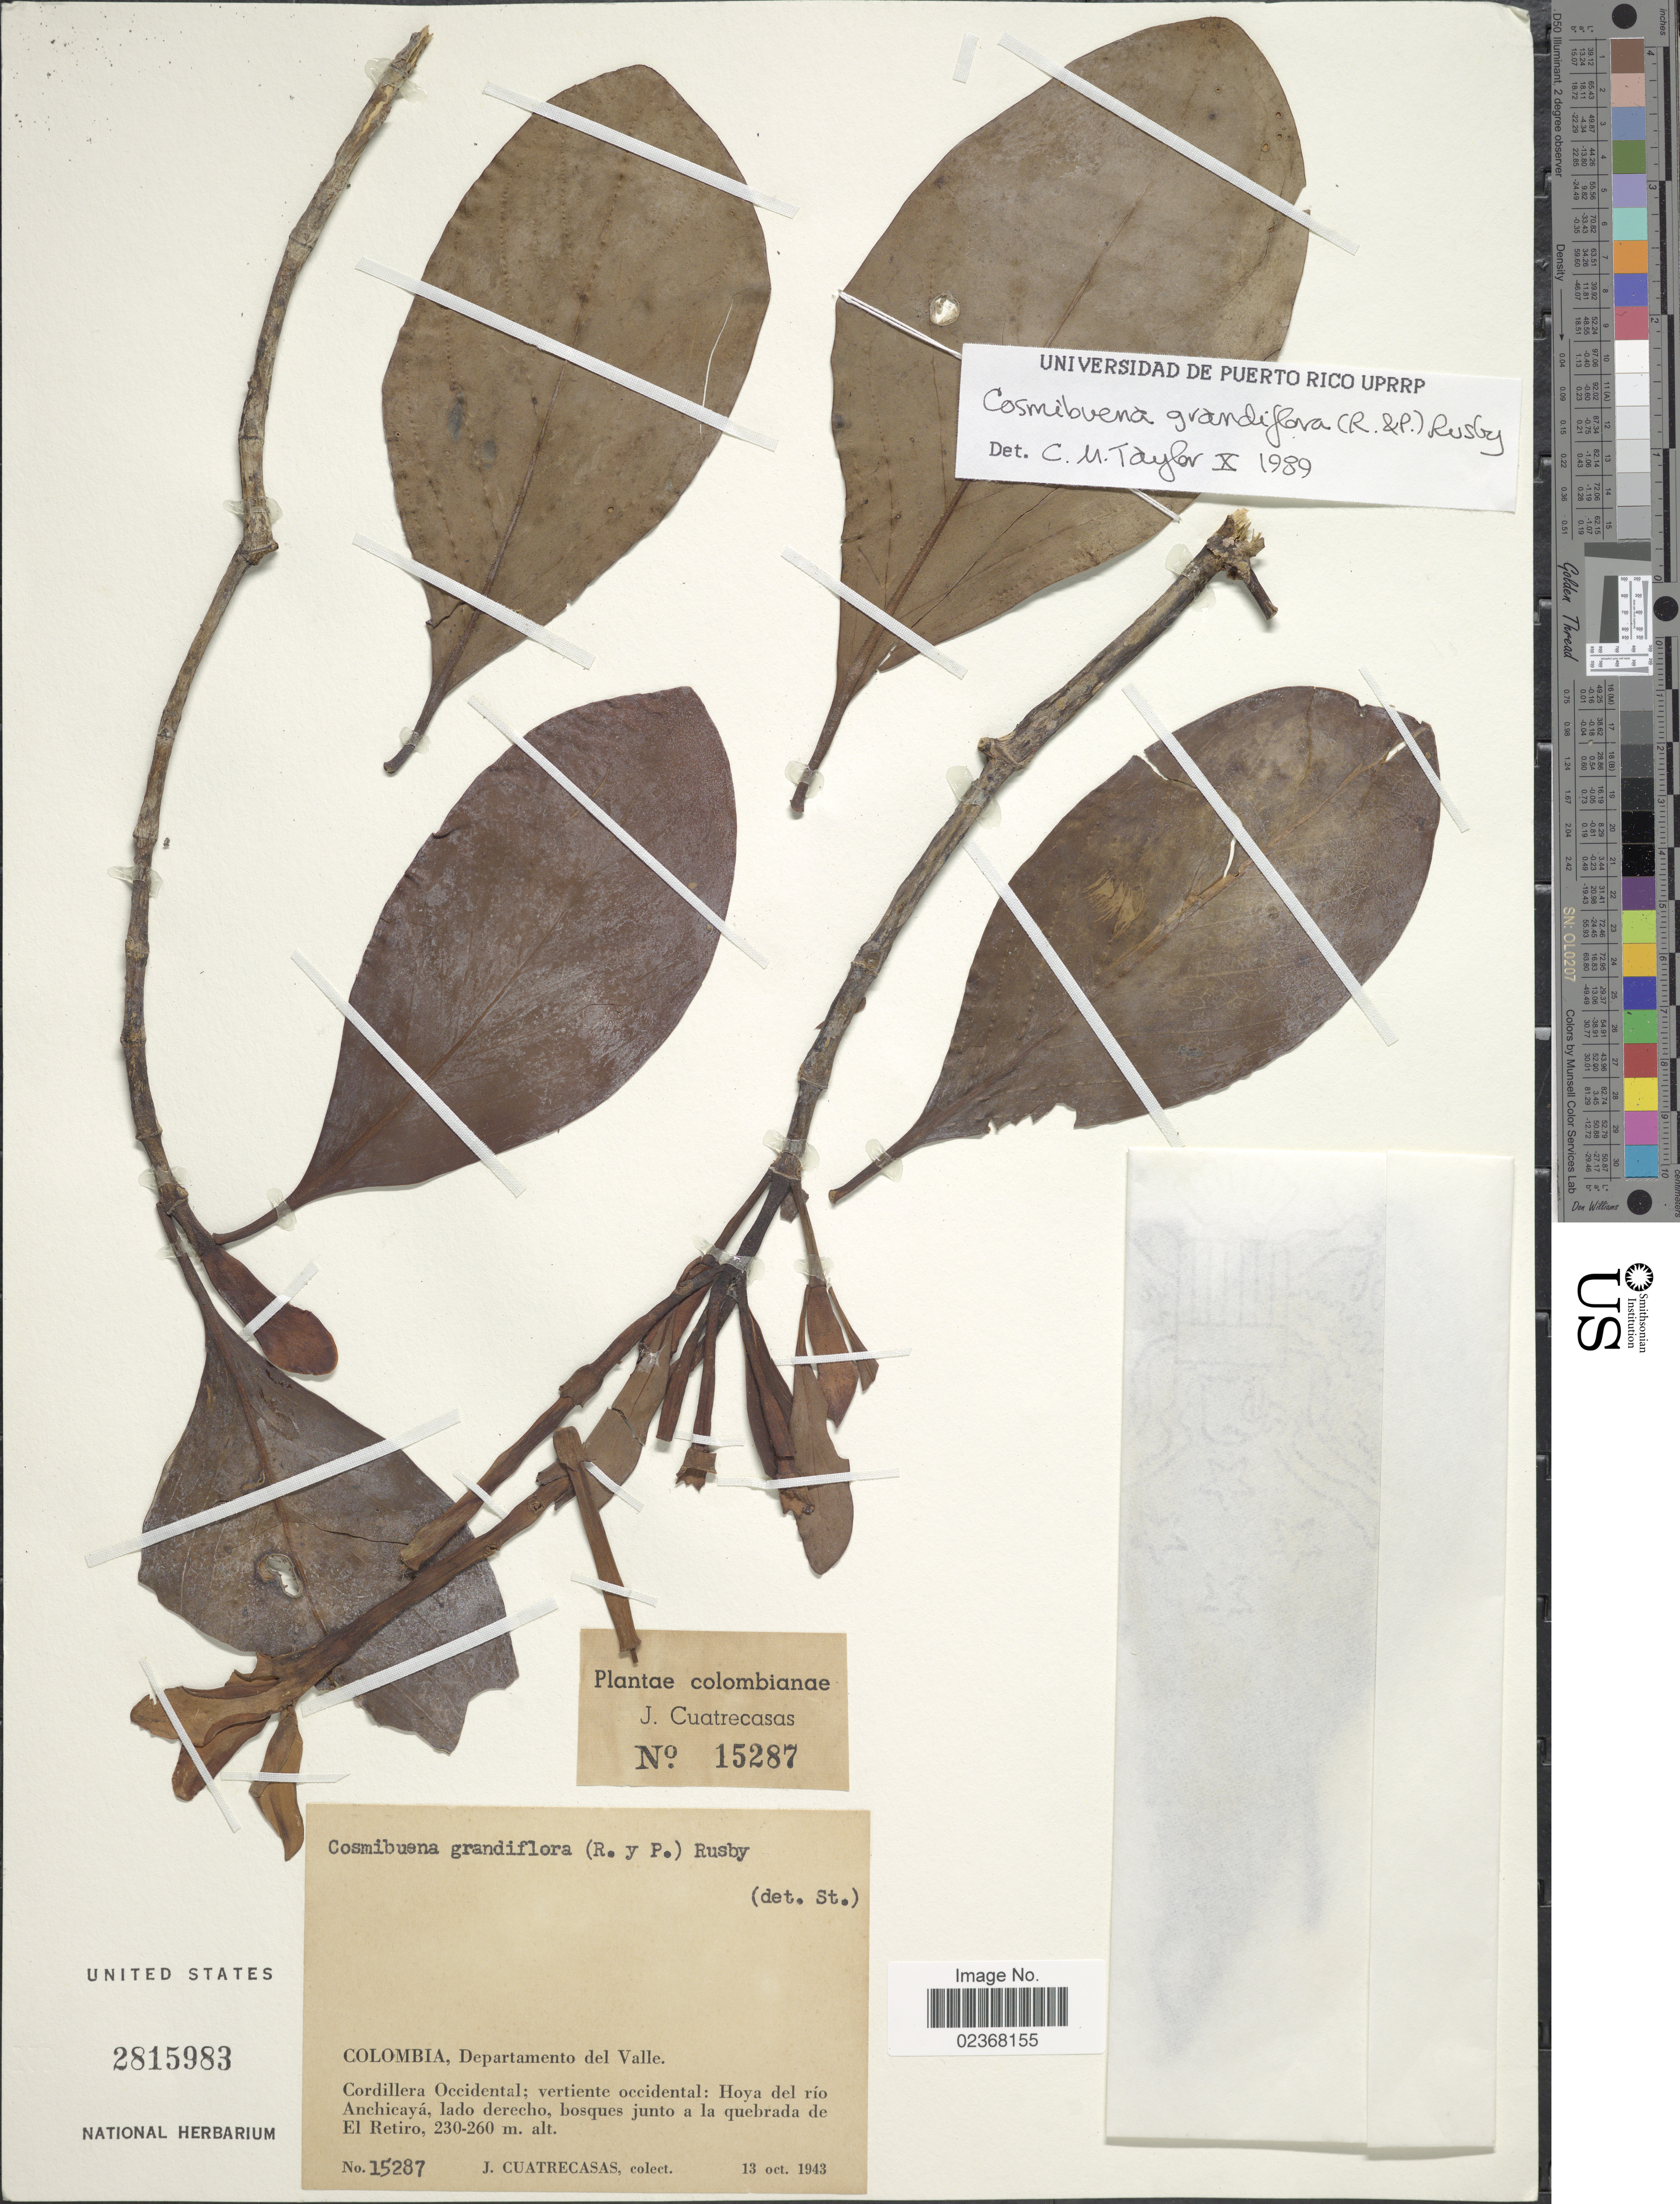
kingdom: Plantae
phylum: Tracheophyta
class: Magnoliopsida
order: Gentianales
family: Rubiaceae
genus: Cosmibuena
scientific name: Cosmibuena grandiflora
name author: (Rose & Pav.) Rusby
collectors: J. Cuatrecasas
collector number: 15287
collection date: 1943-10-13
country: Colombia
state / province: Valle del Cauca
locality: Cordillera Occidental: vertiente occidental: Hoya del Rio Anchicayá, lado derecho, bosques junto a la quebrada de El Retiro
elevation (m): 230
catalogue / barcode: US 2815983